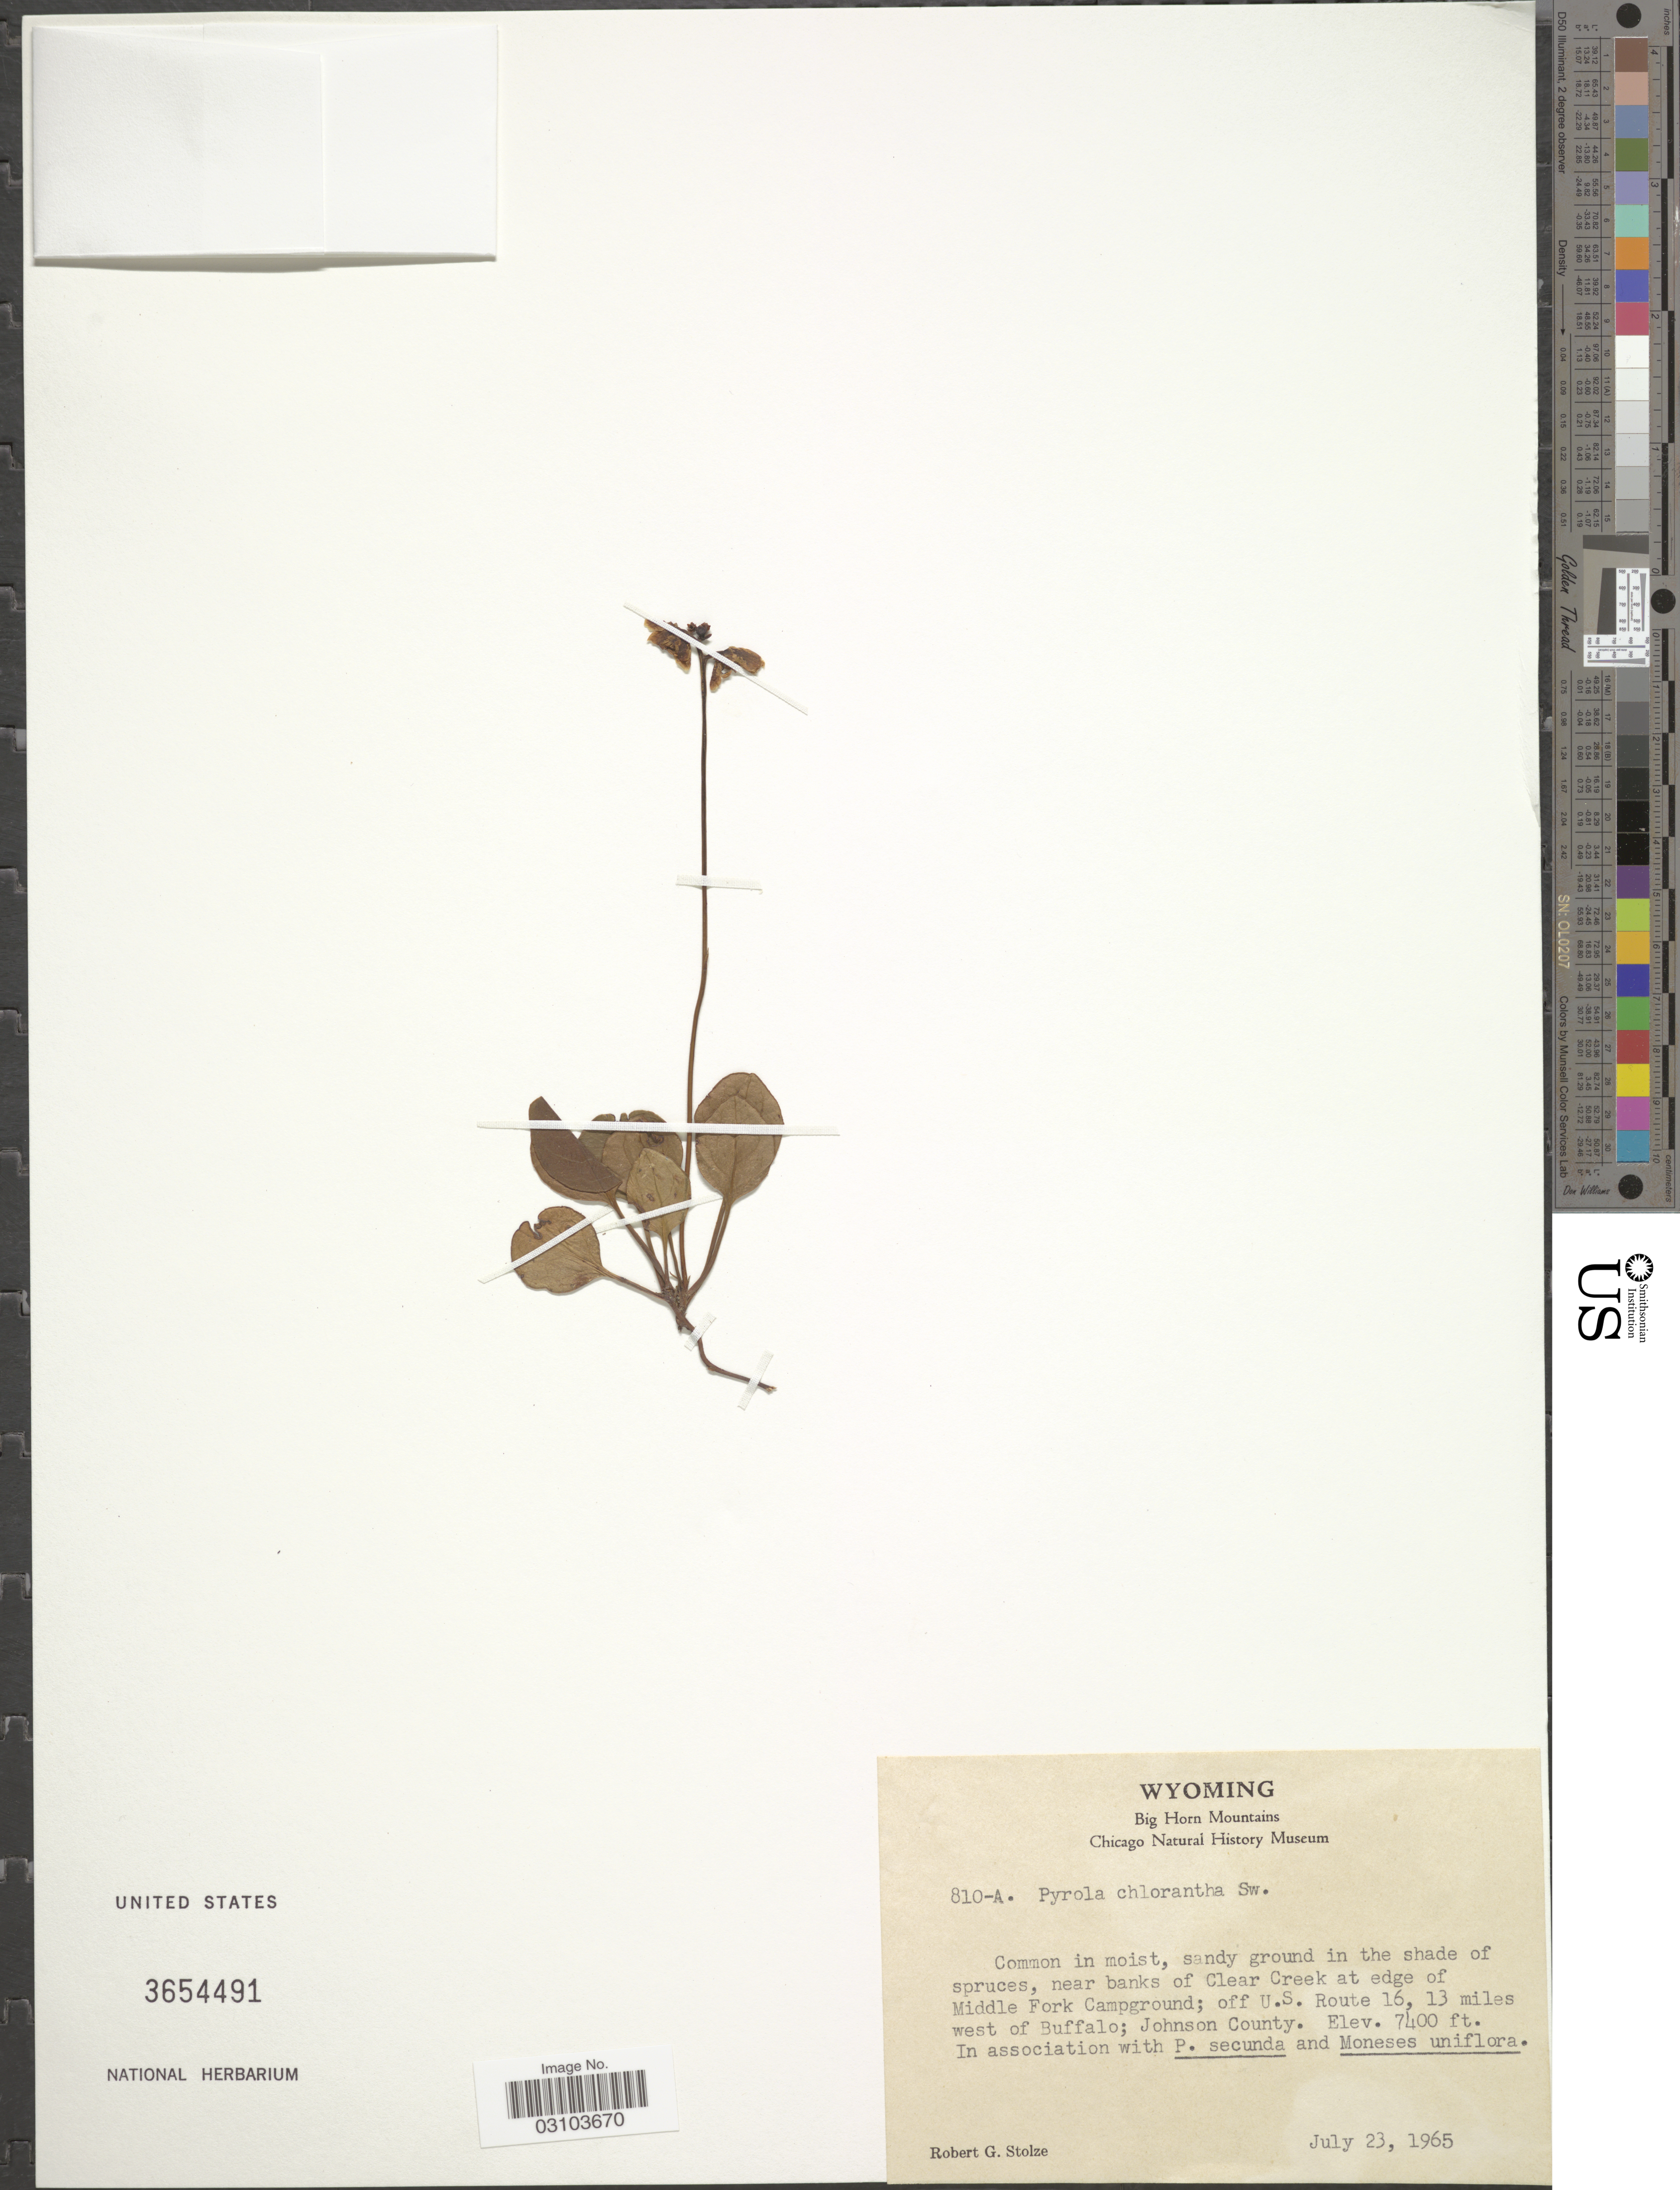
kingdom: Plantae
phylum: Tracheophyta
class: Magnoliopsida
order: Ericales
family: Ericaceae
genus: Pyrola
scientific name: Pyrola chlorantha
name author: Schweigg.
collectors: R. G. Stolze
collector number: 810-A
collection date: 1965-07-23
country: United States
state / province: Wyoming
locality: Big Horn Mountains. Near banks of Clear Creek at edge of Middle Fork Campground; off U. S. Route 16, 13 miles west of Buffalo; Johnson County.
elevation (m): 2256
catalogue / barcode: US 3654491